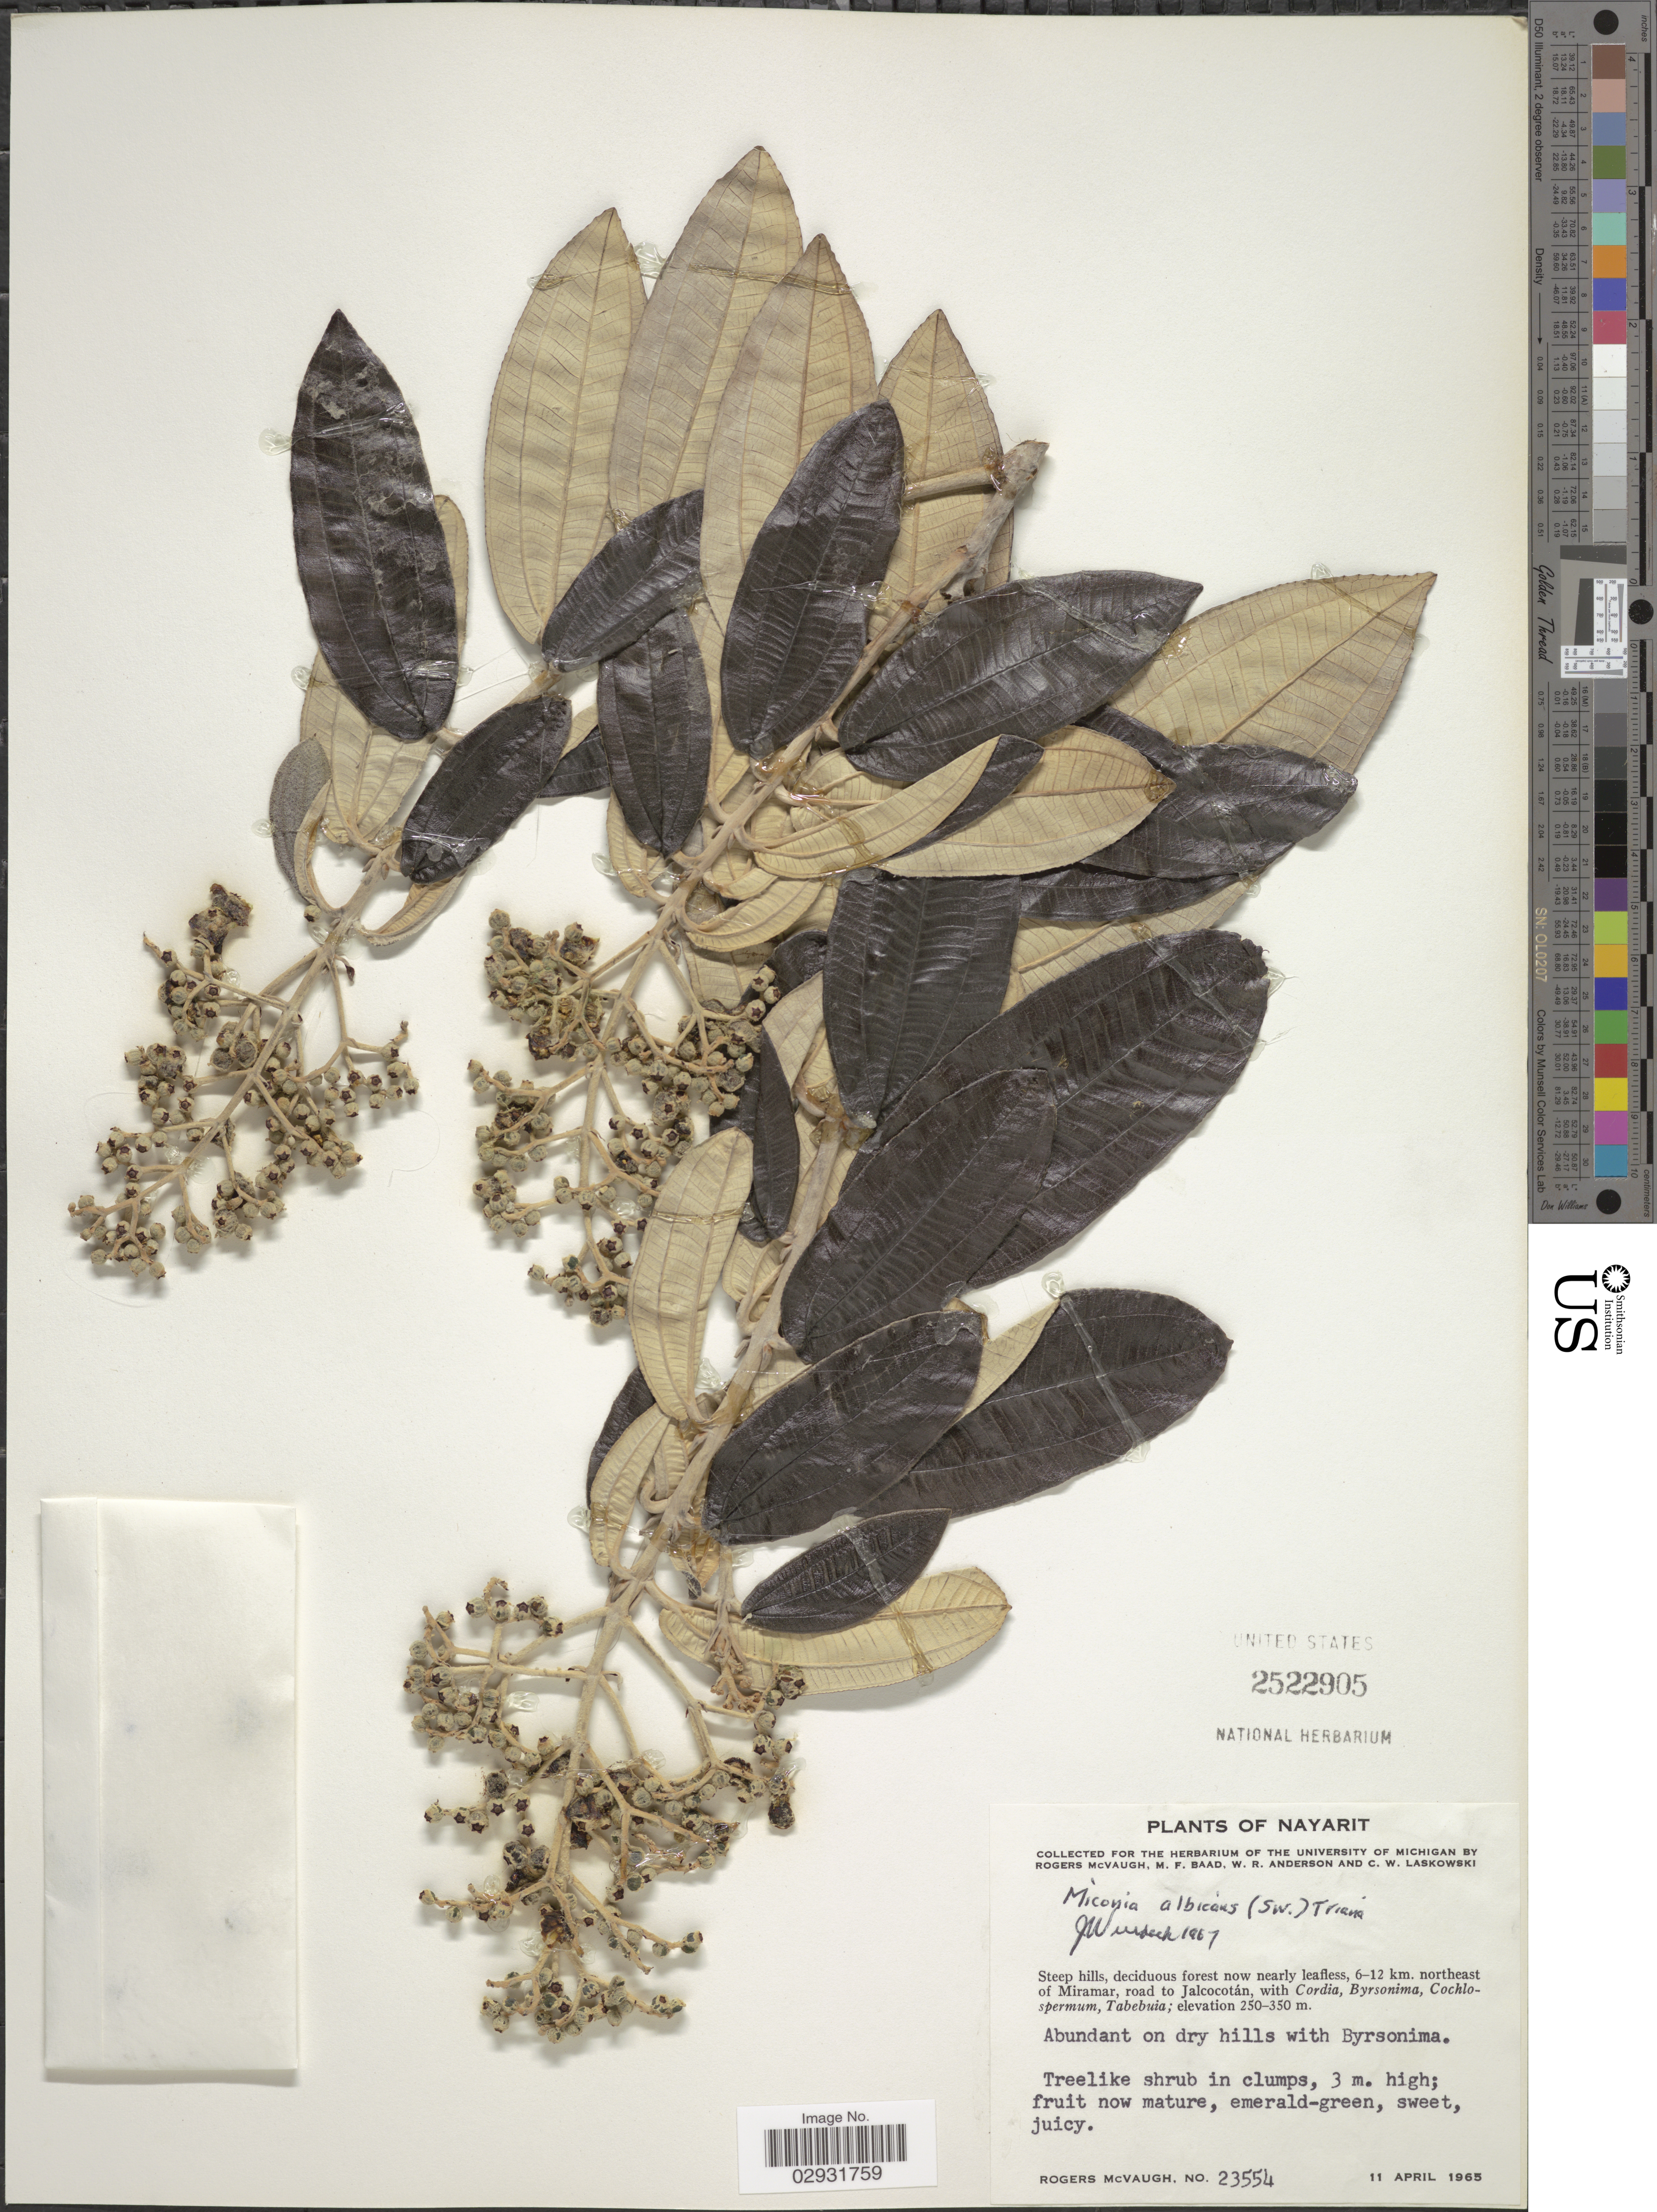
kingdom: Plantae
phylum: Tracheophyta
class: Magnoliopsida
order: Myrtales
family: Melastomataceae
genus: Miconia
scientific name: Miconia albicans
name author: (Sw.) Steud.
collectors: R. McVaugh, M. F. Baad, W. Anderson & C. Laskowski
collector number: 23554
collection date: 1965-04-11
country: Mexico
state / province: Nayarit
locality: Steep hills, deciduous forest now nearly leafless, 6-12 km. northeast of Miramar, road to Jalcocotán.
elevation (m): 250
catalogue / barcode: US 2522905